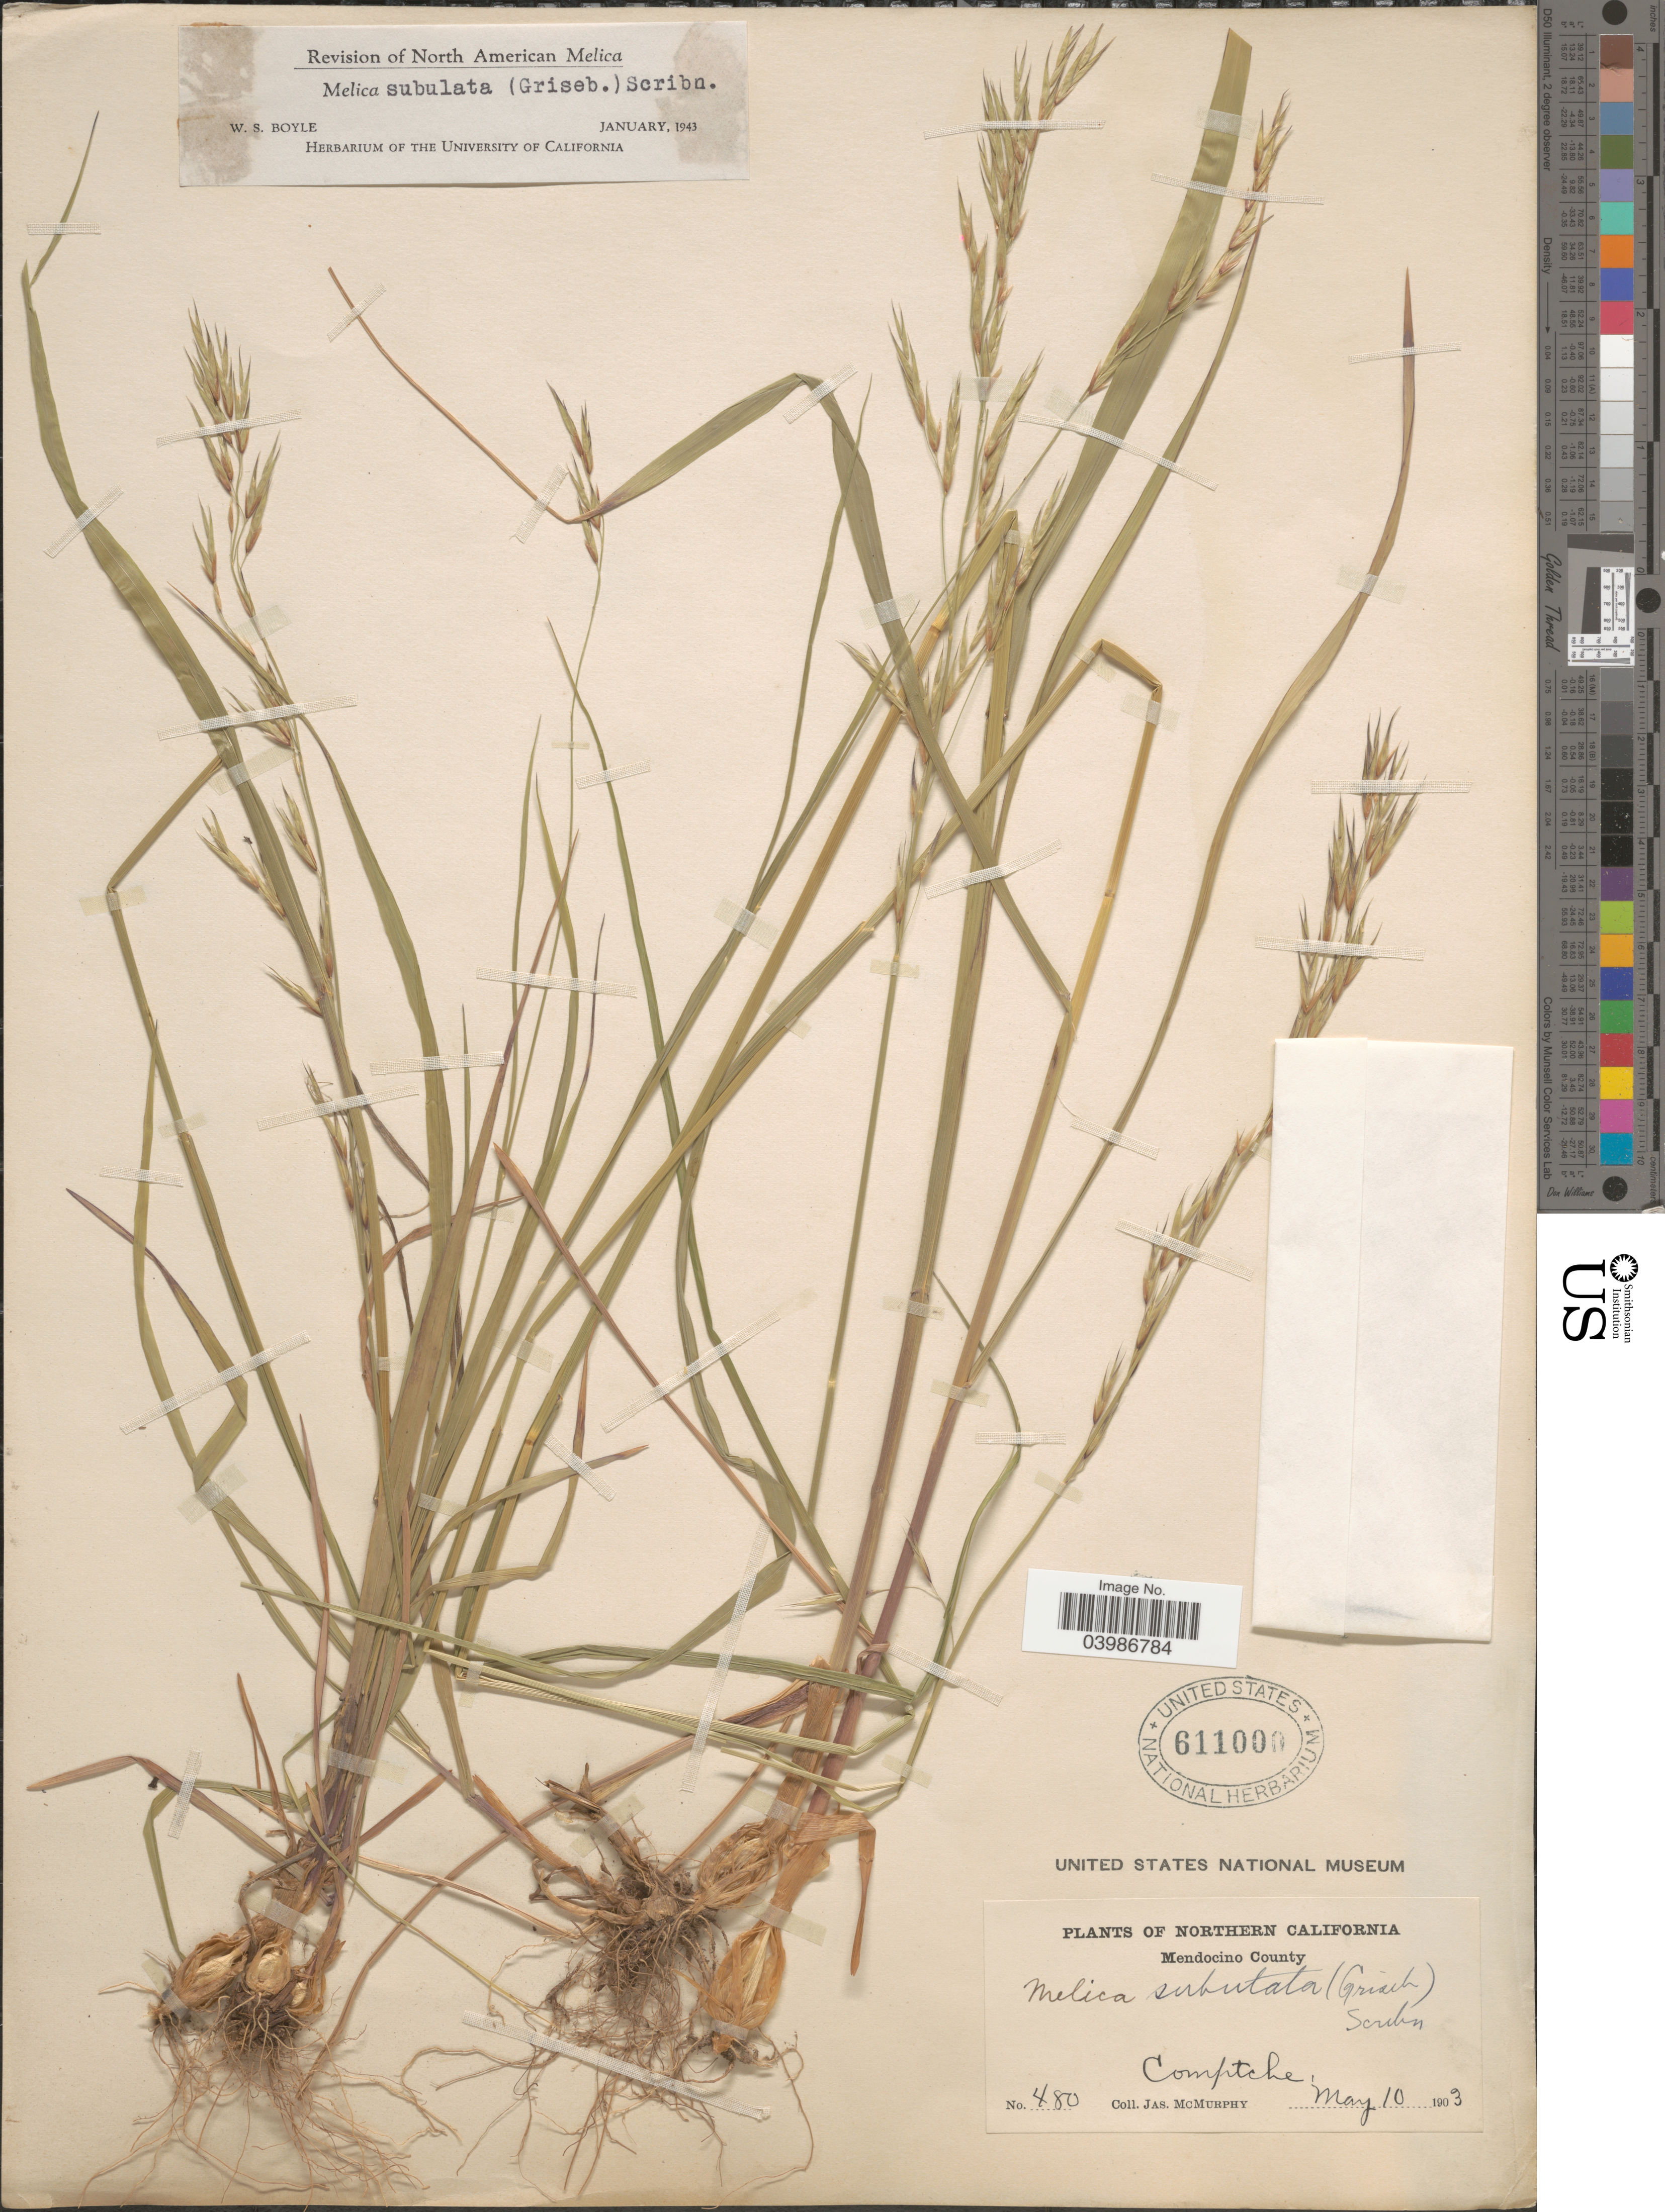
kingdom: Plantae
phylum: Tracheophyta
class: Liliopsida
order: Poales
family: Poaceae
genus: Melica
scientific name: Melica subulata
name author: (Griseb.) Scribn.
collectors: J. McMurphy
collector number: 480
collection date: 1903-05-10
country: United States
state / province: California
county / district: Mendocino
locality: Northern California. Mendocino County. Comptche.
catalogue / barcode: US 611000